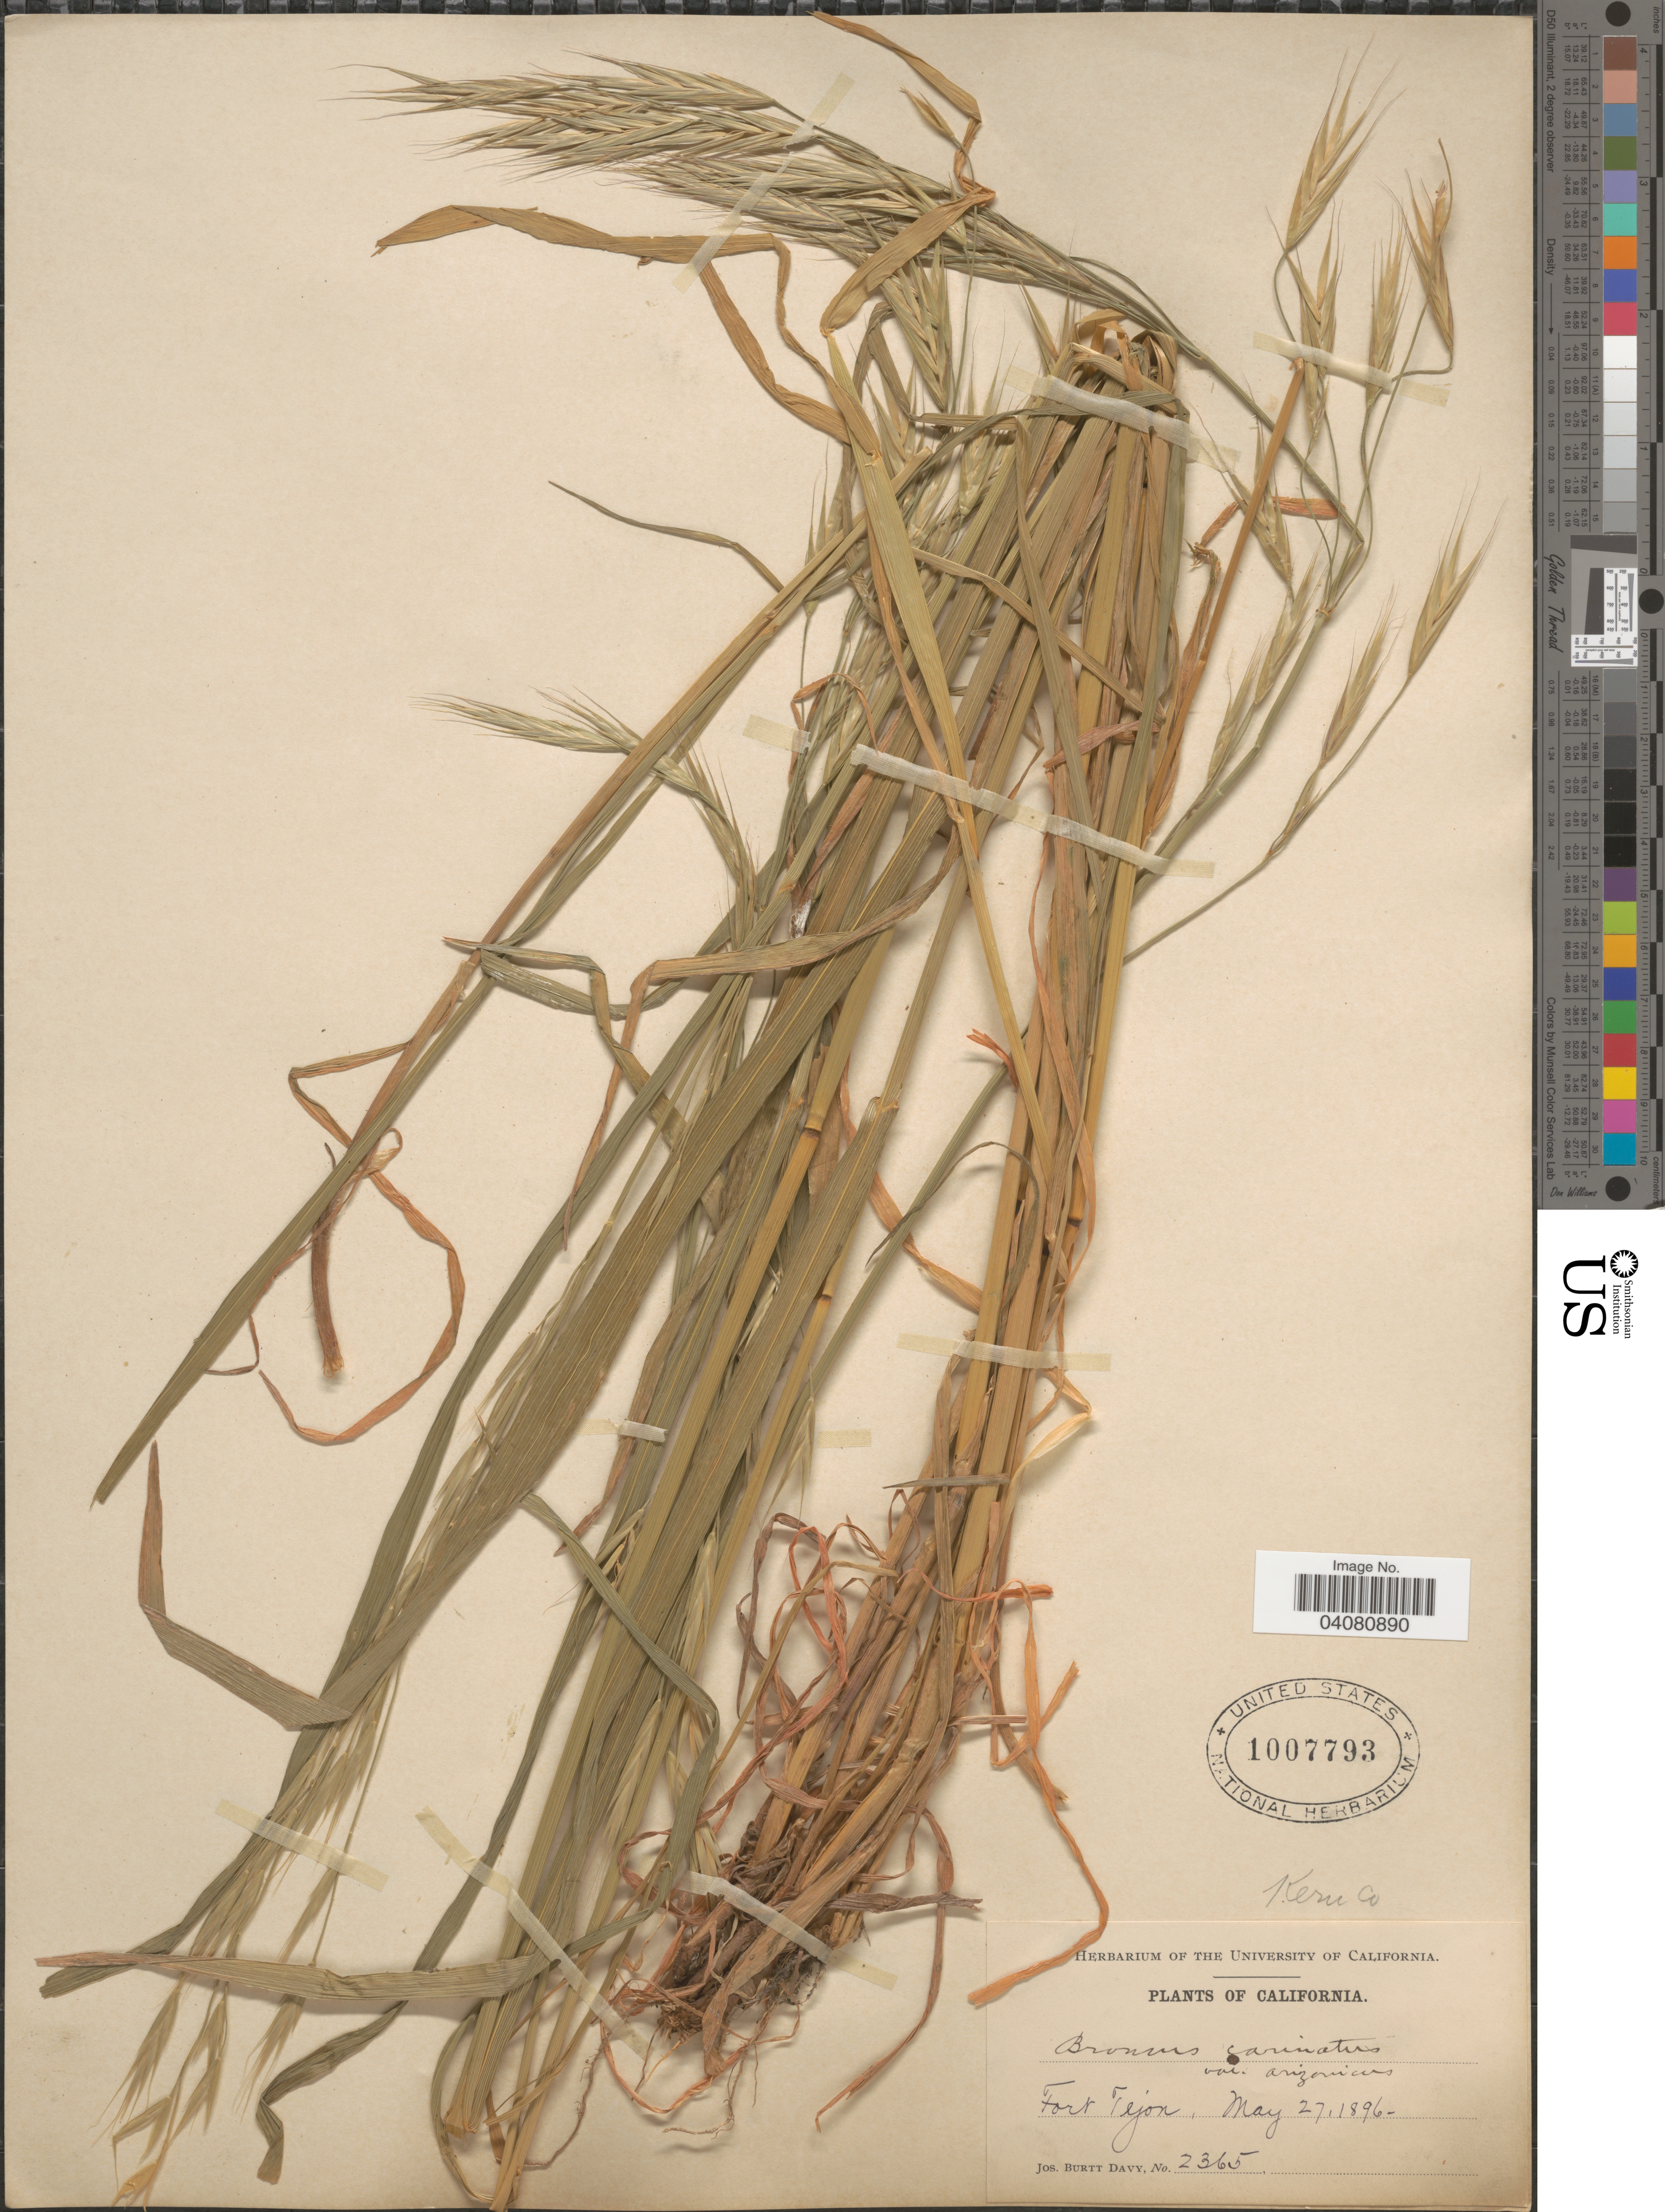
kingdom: Plantae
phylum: Tracheophyta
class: Liliopsida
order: Poales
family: Poaceae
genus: Bromus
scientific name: Bromus carinatus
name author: Hook. & Arn.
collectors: J. Burtt Davy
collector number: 2365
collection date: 1896-05-27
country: United States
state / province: California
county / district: Kern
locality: Kern Co. Fort Tejon.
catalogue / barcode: US 1007793